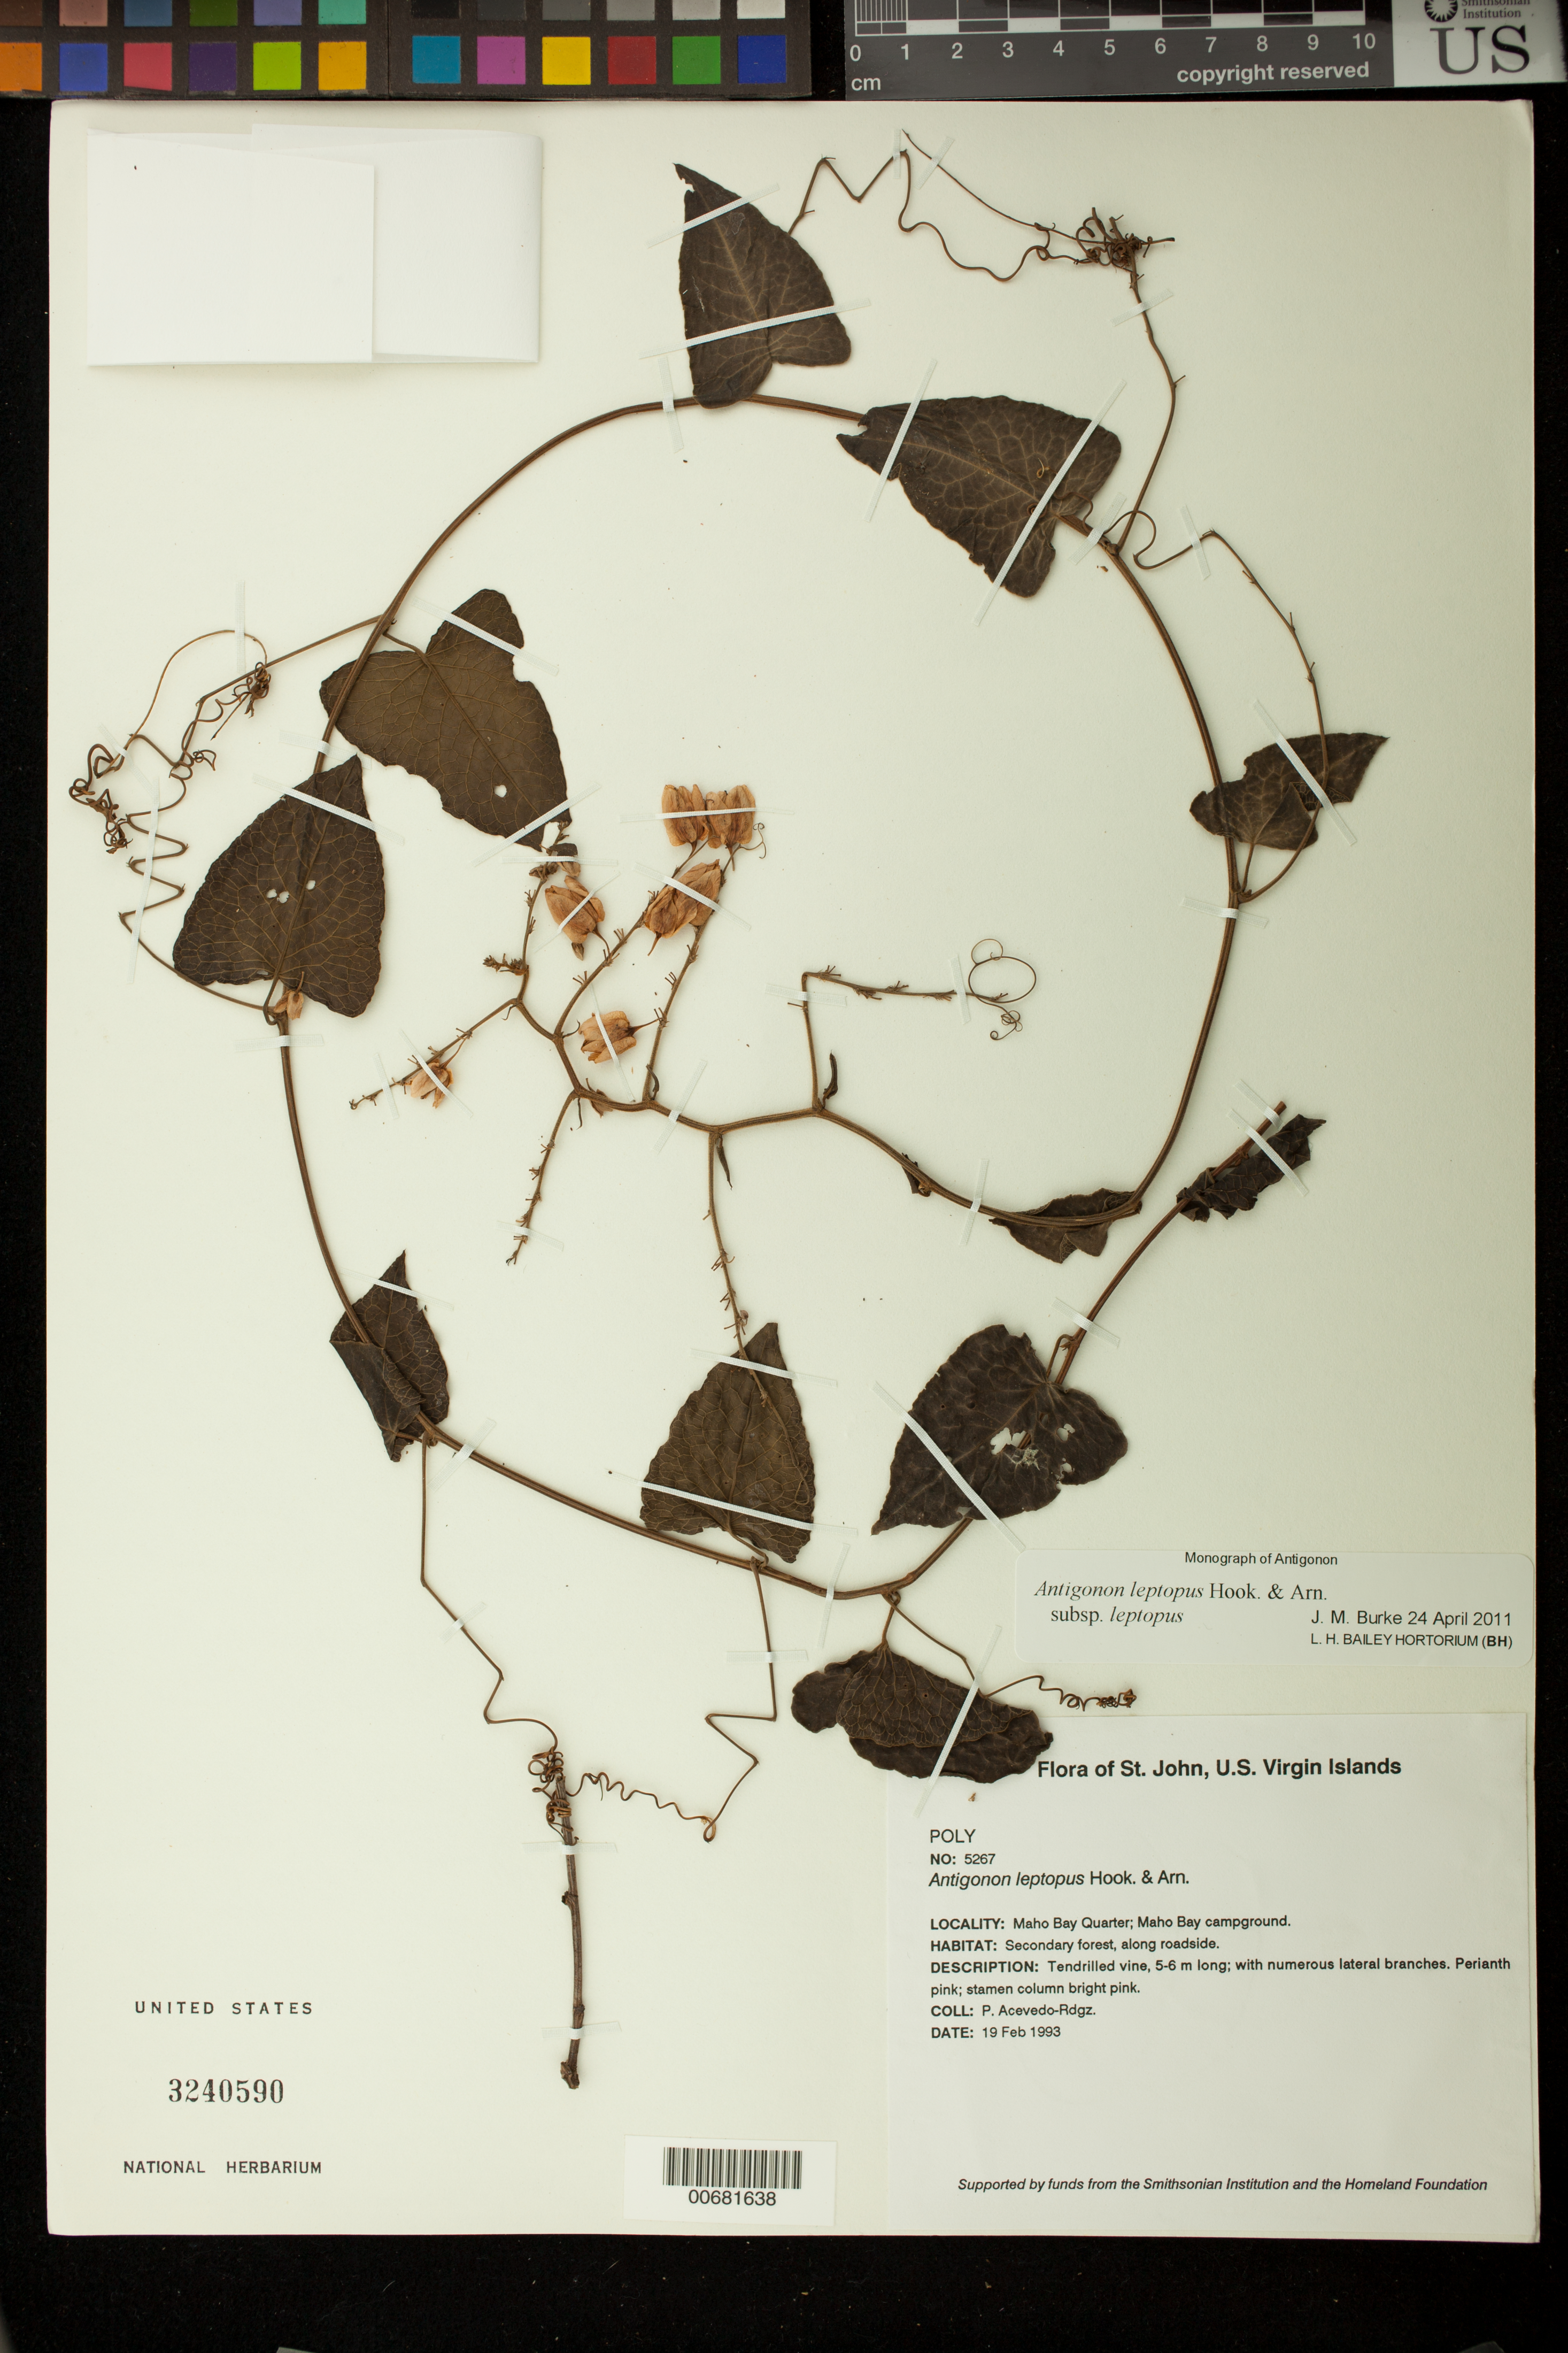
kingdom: Plantae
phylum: Tracheophyta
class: Magnoliopsida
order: Caryophyllales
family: Polygonaceae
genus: Antigonon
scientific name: Antigonon leptopus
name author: Hook. & Arn.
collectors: P. Acevedo-Rodr.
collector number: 5267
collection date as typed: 19 Feb 1993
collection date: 1993-02-19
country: U.S. Virgin Islands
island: St. John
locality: Maho Bay Quarter; Maho Bay campground.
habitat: Secondary forest, along roadside.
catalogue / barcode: US 3240590